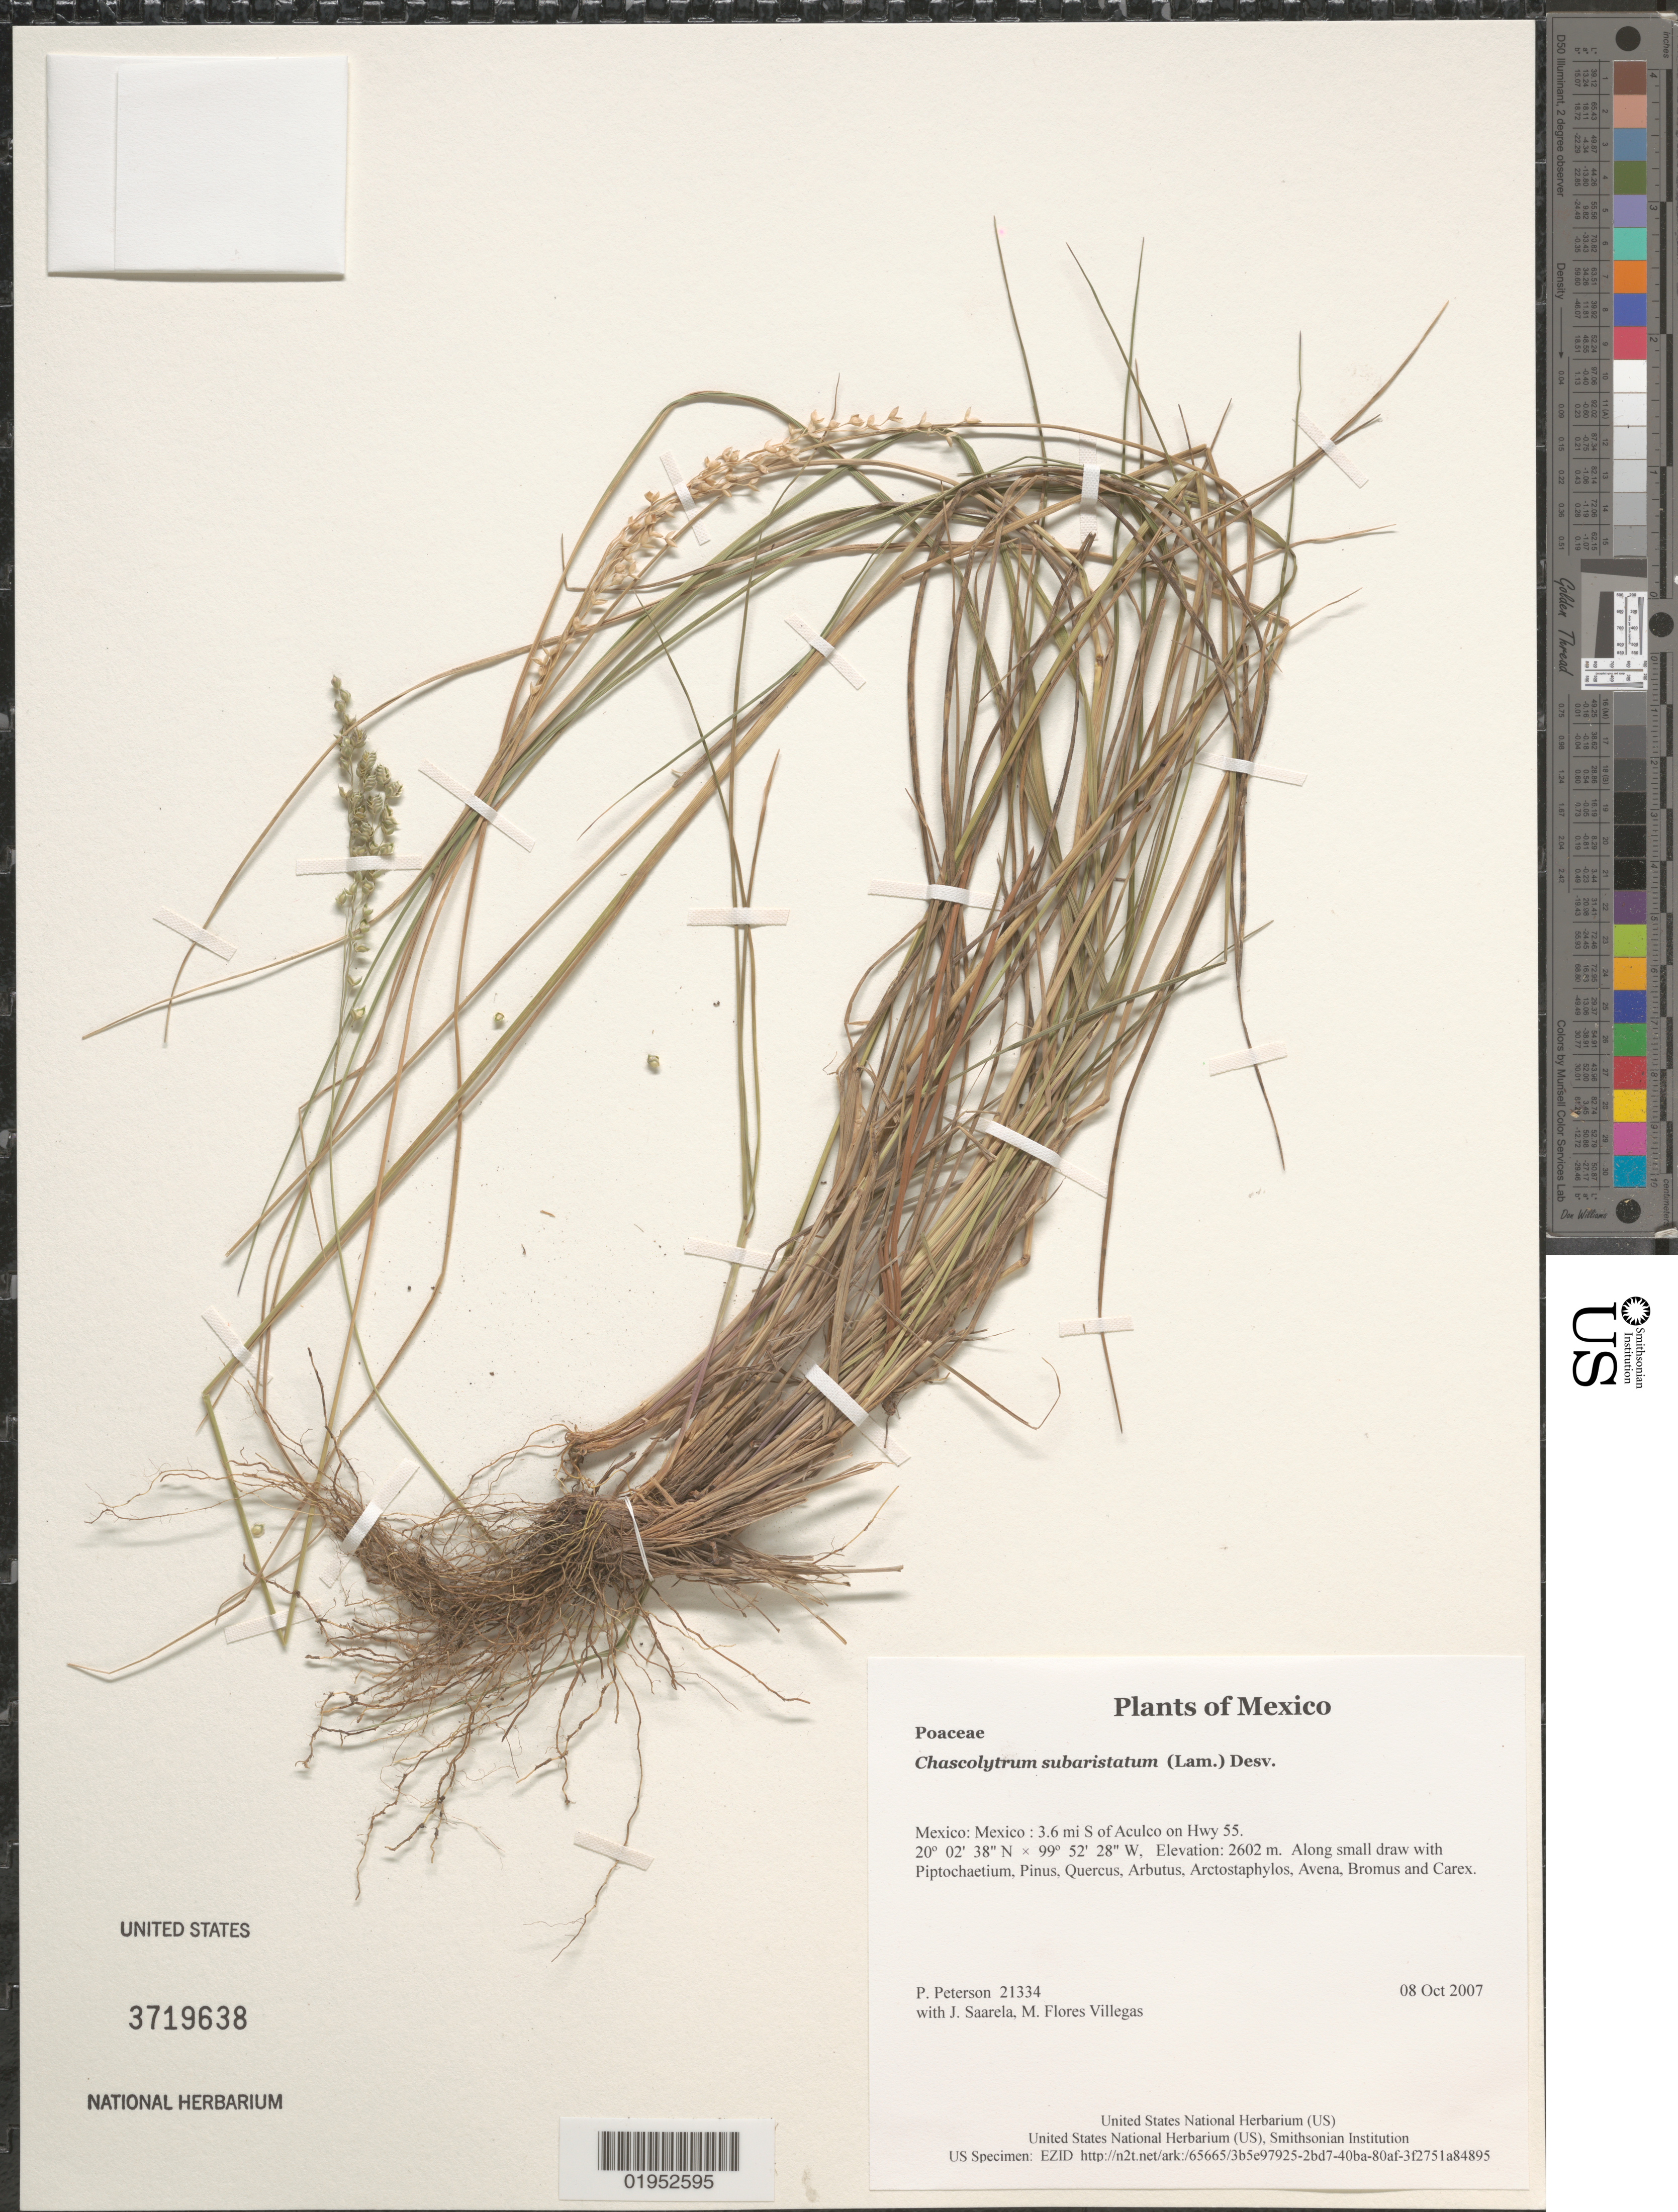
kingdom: Plantae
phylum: Tracheophyta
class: Liliopsida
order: Poales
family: Poaceae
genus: Chascolytrum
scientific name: Chascolytrum subaristatum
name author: (Lam.) Desv.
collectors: P. M. Peterson, J. Saarela & M. Flores Villegas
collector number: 21334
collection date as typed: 08 Oct 2007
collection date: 2007-10-08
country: Mexico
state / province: México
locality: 3.6 mi S of Aculco on Hwy 55.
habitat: Along small draw with Piptochaetium, Pinus, Quercus, Arbutus, Arctostaphylos, Avena, Bromus and Carex.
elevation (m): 2602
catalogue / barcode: US 3719638